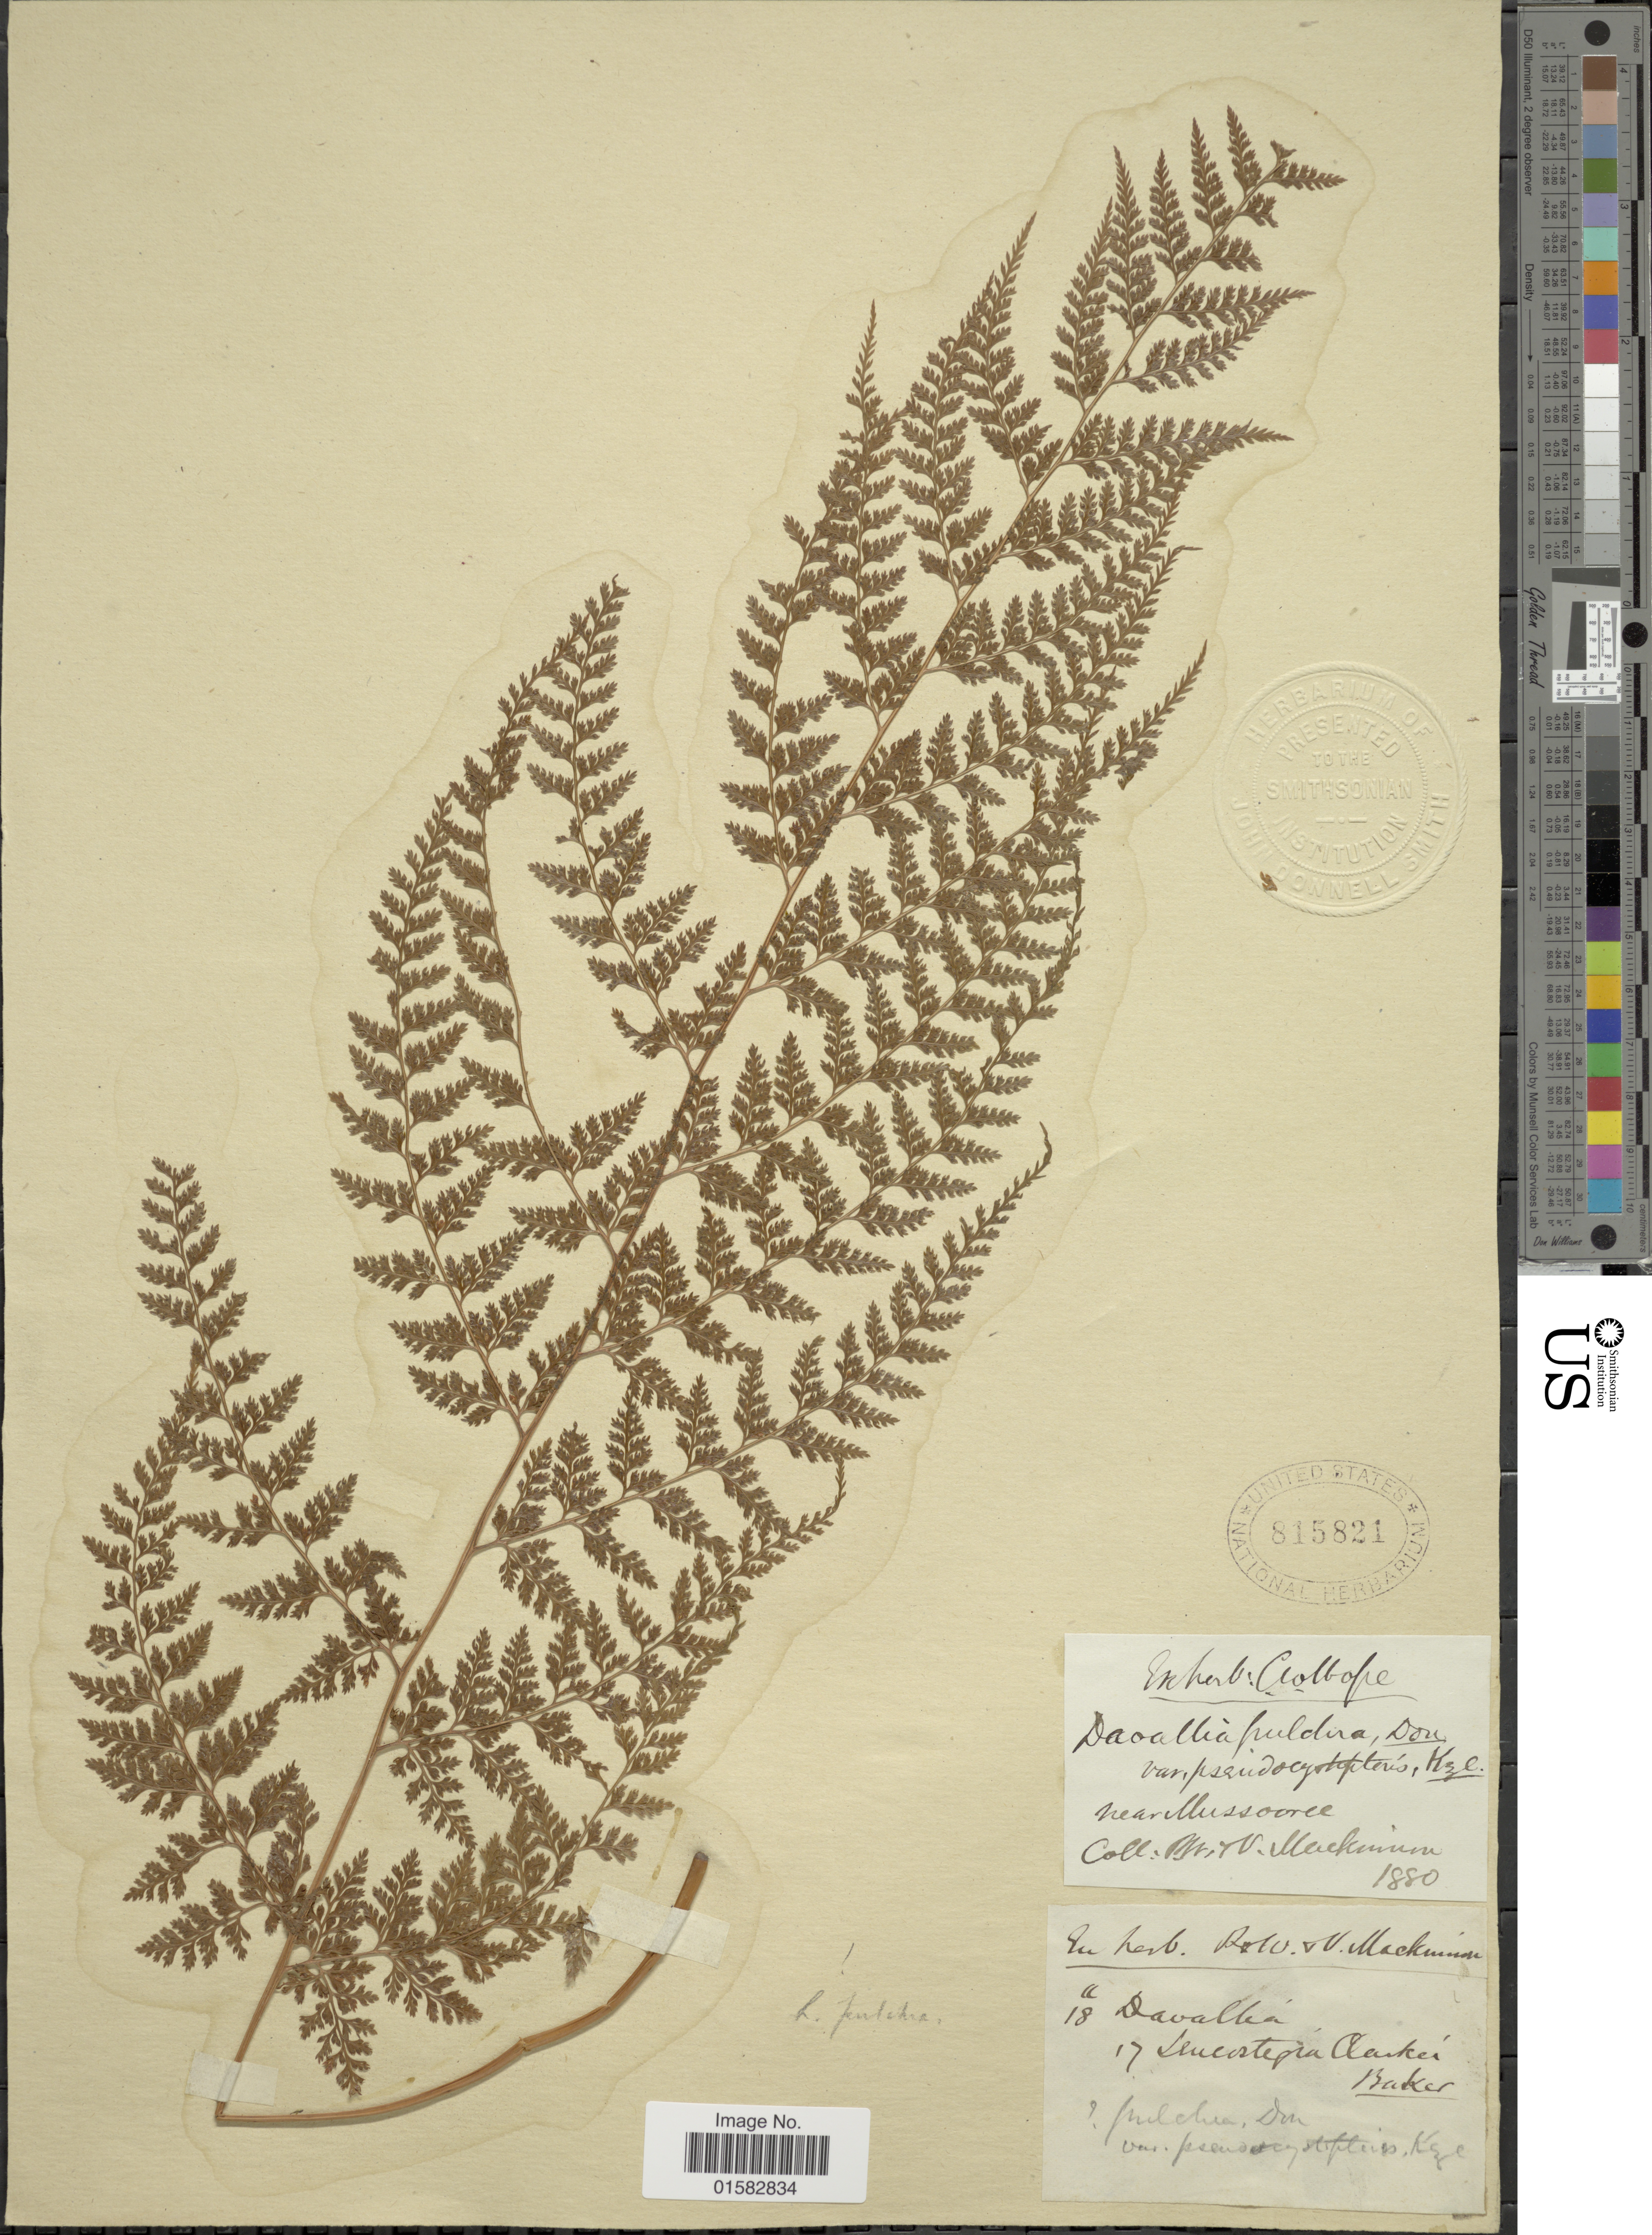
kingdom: Plantae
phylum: Tracheophyta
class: Polypodiopsida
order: Polypodiales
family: Davalliaceae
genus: Davallia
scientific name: Davallia pulchra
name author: D. Don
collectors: P. Mackinnon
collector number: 18?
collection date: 1880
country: India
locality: Near Mussoorie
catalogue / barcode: US 815821